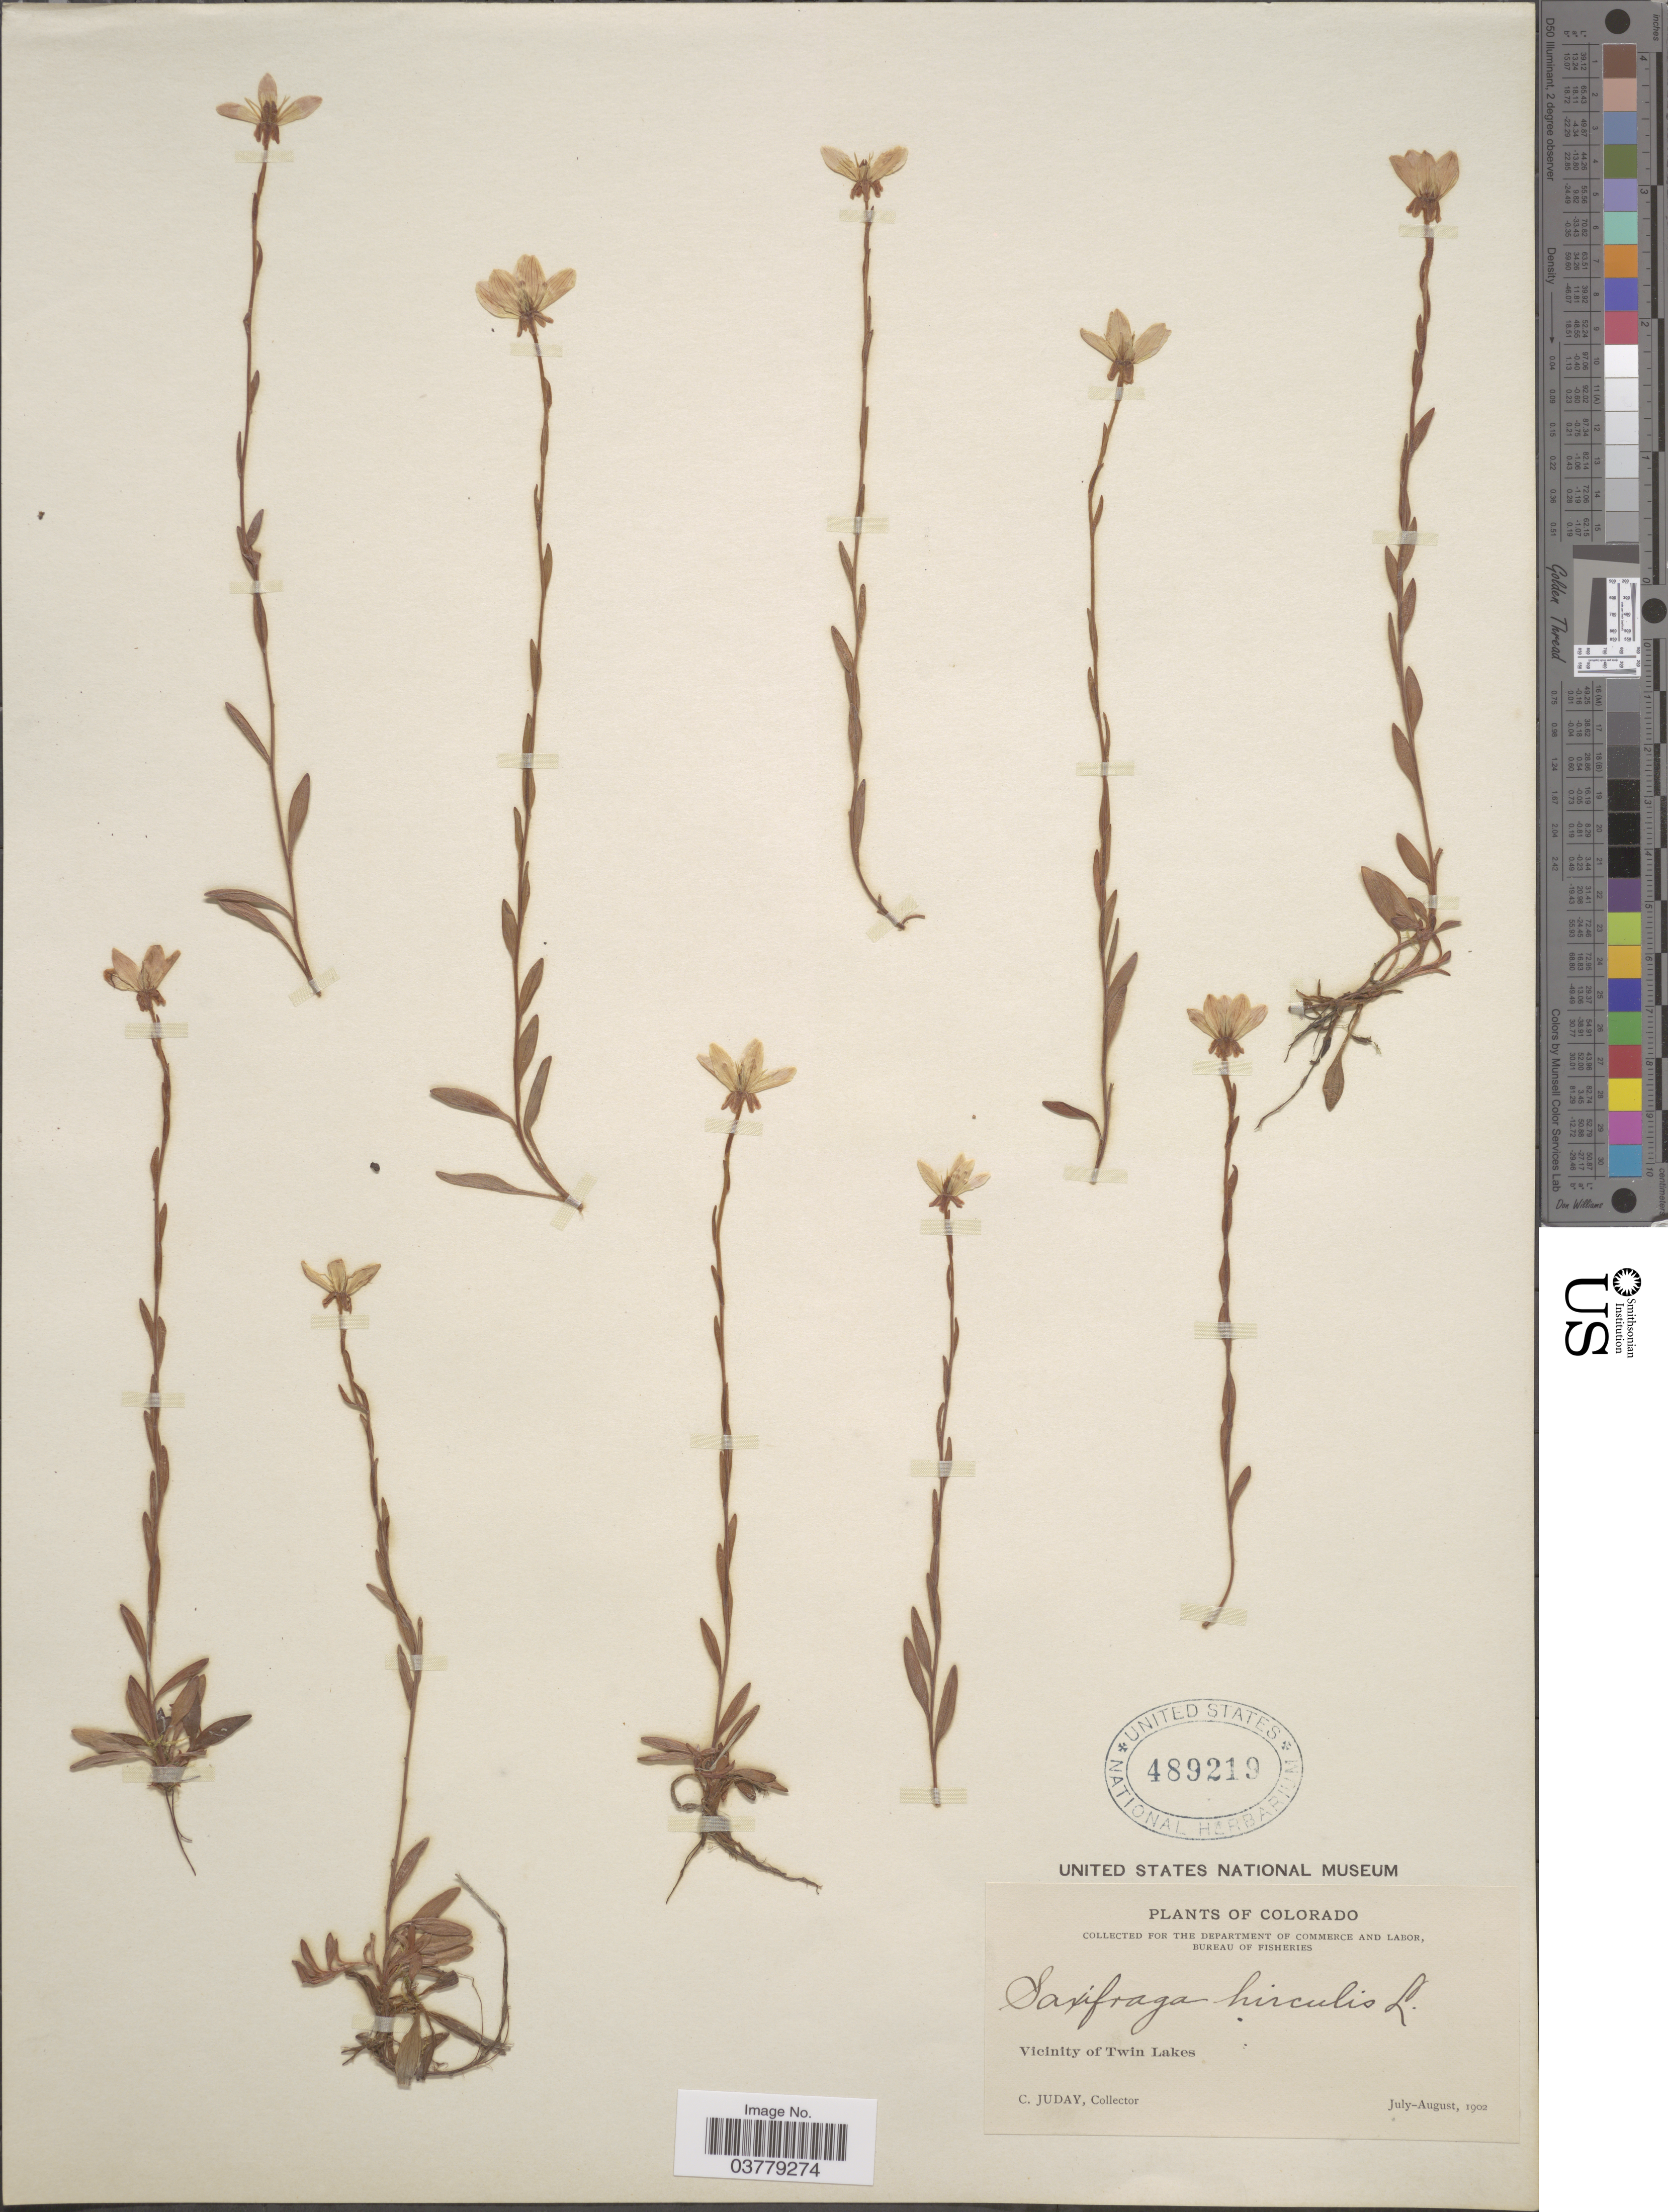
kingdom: Plantae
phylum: Tracheophyta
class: Magnoliopsida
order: Saxifragales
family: Saxifragaceae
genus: Saxifraga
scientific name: Saxifraga hirculus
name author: L.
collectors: C. Juday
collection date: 1902-07/1902-08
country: United States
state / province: Colorado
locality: Vicinity of Twin Lakes.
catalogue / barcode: US 489219